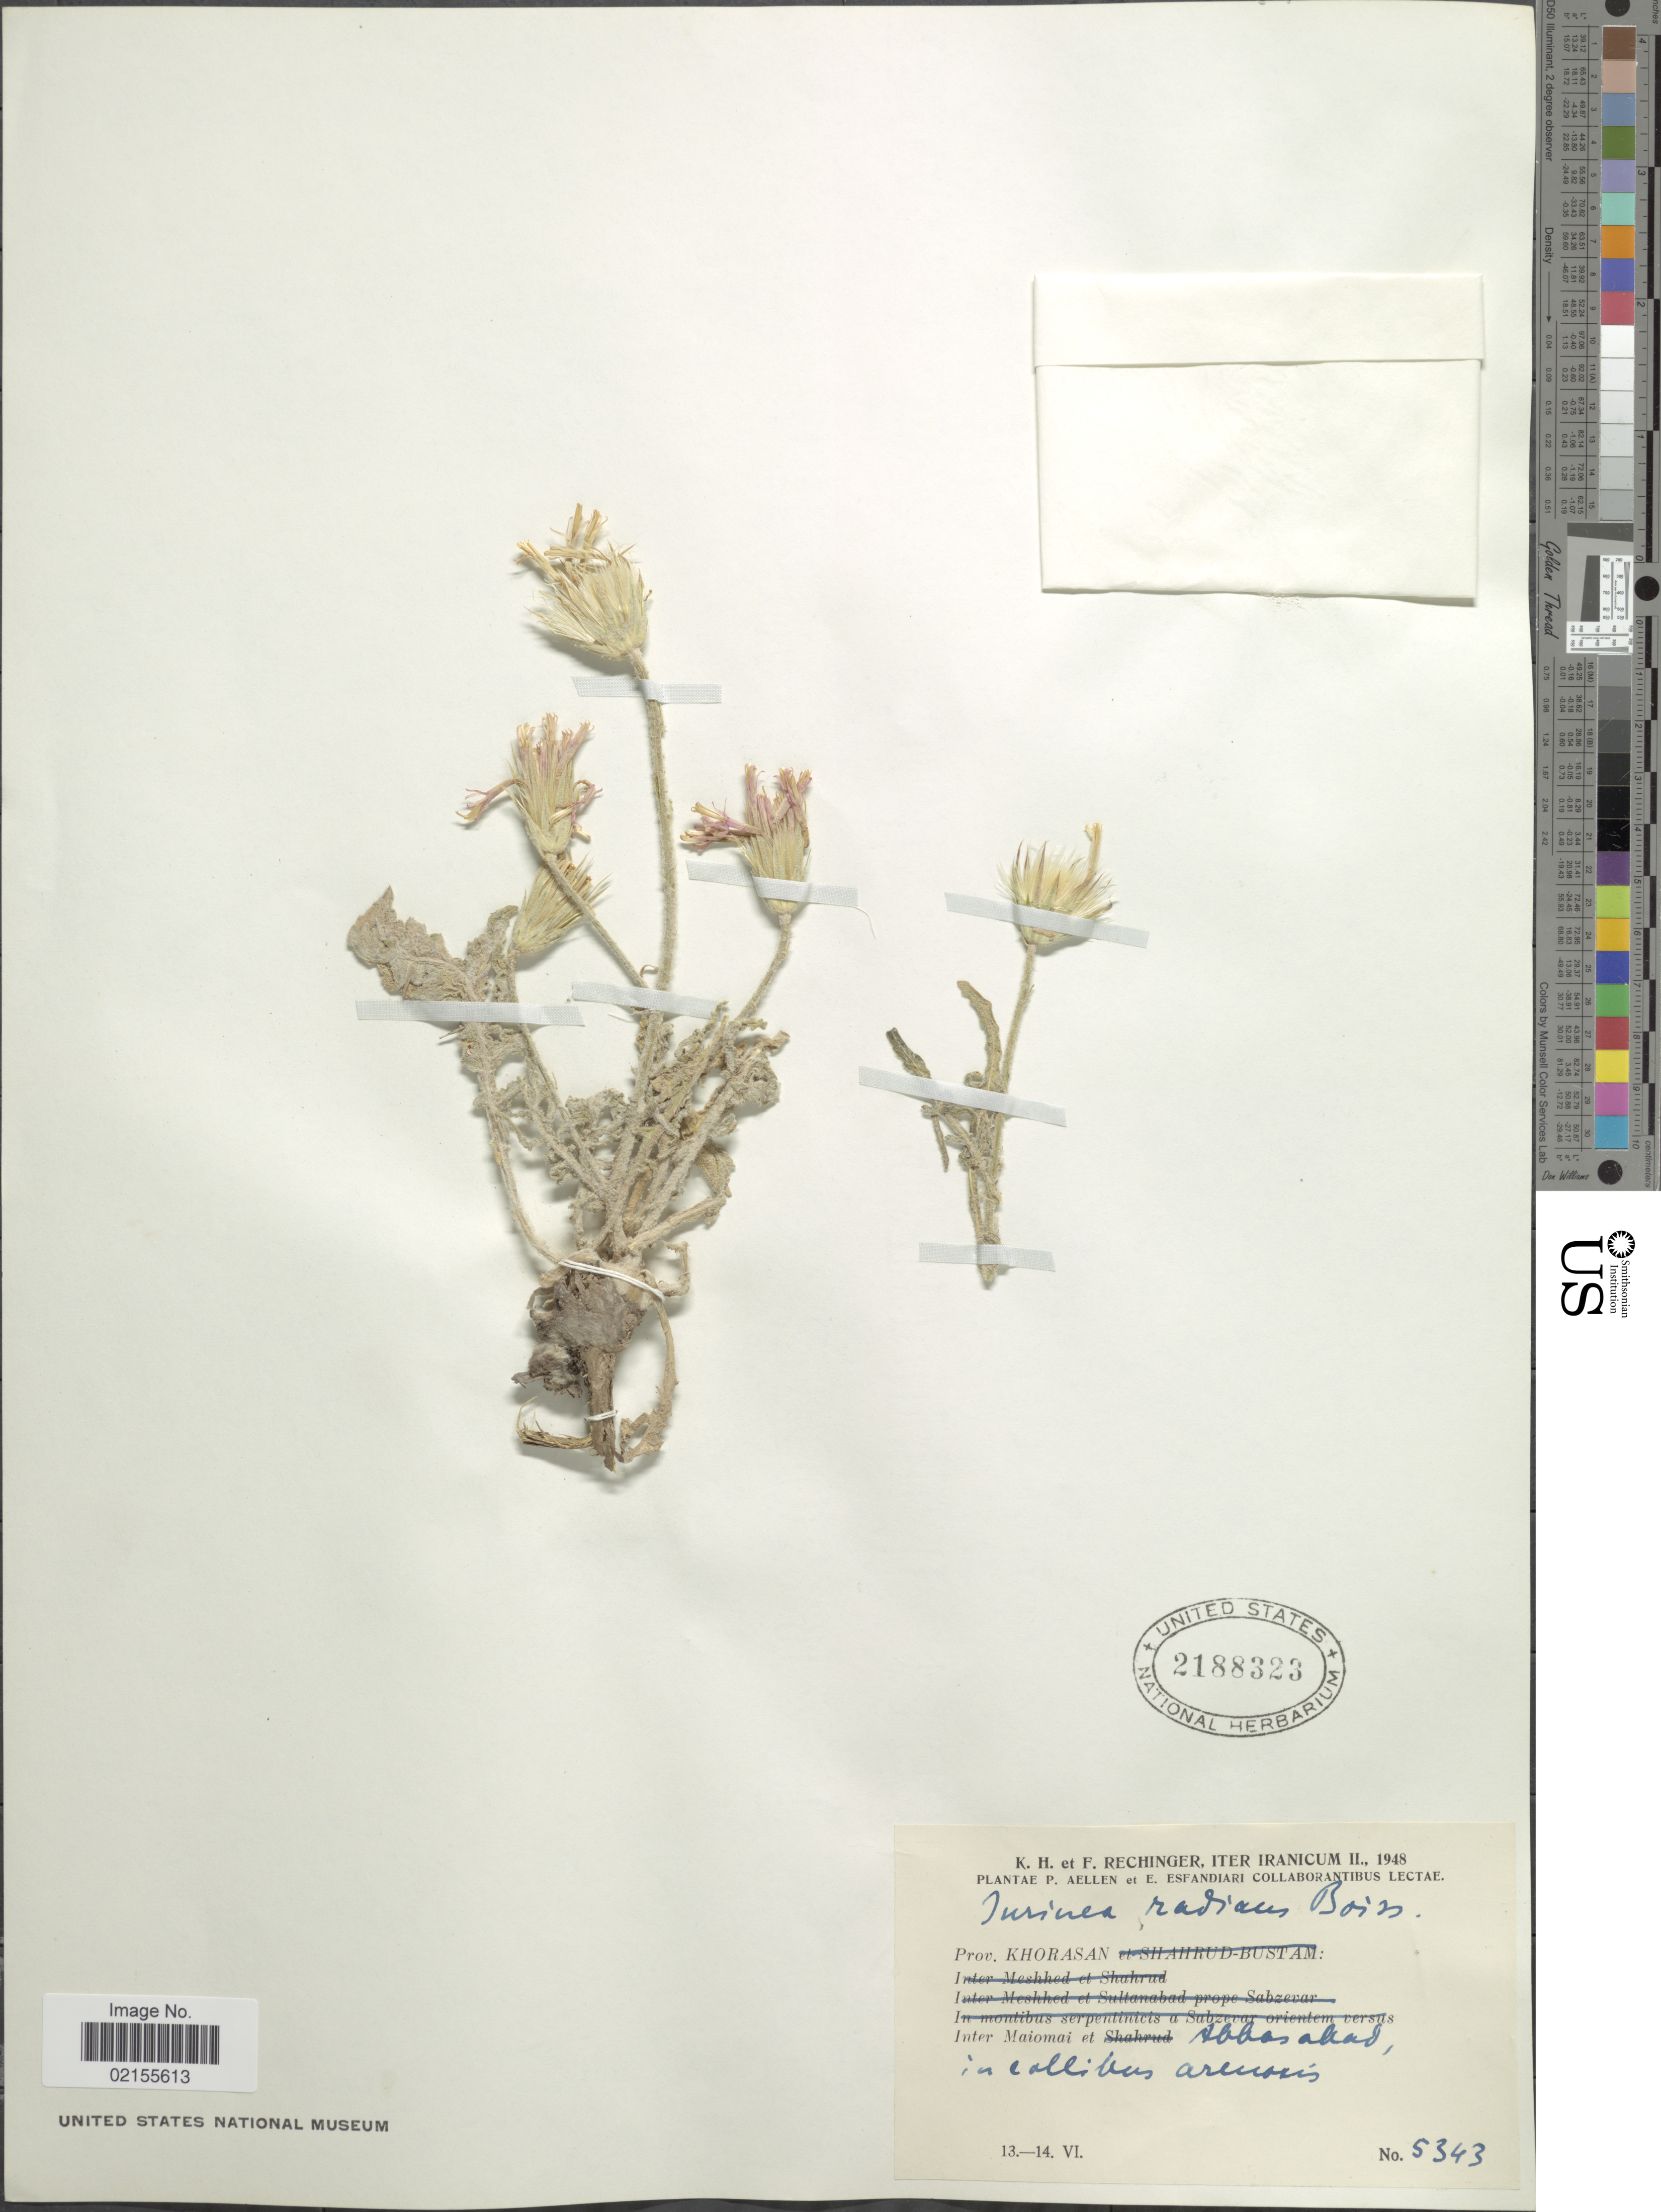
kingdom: Plantae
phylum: Tracheophyta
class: Magnoliopsida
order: Asterales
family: Asteraceae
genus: Jurinea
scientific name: Jurinea radians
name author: Boiss.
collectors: K. H. Rechinger & F. Rechinger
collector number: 5343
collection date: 1948-06-13/1948-06-14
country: Iran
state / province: Khorasan [obsolete]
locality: Abbasakad, in collibus arenosis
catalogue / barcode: US 2188323